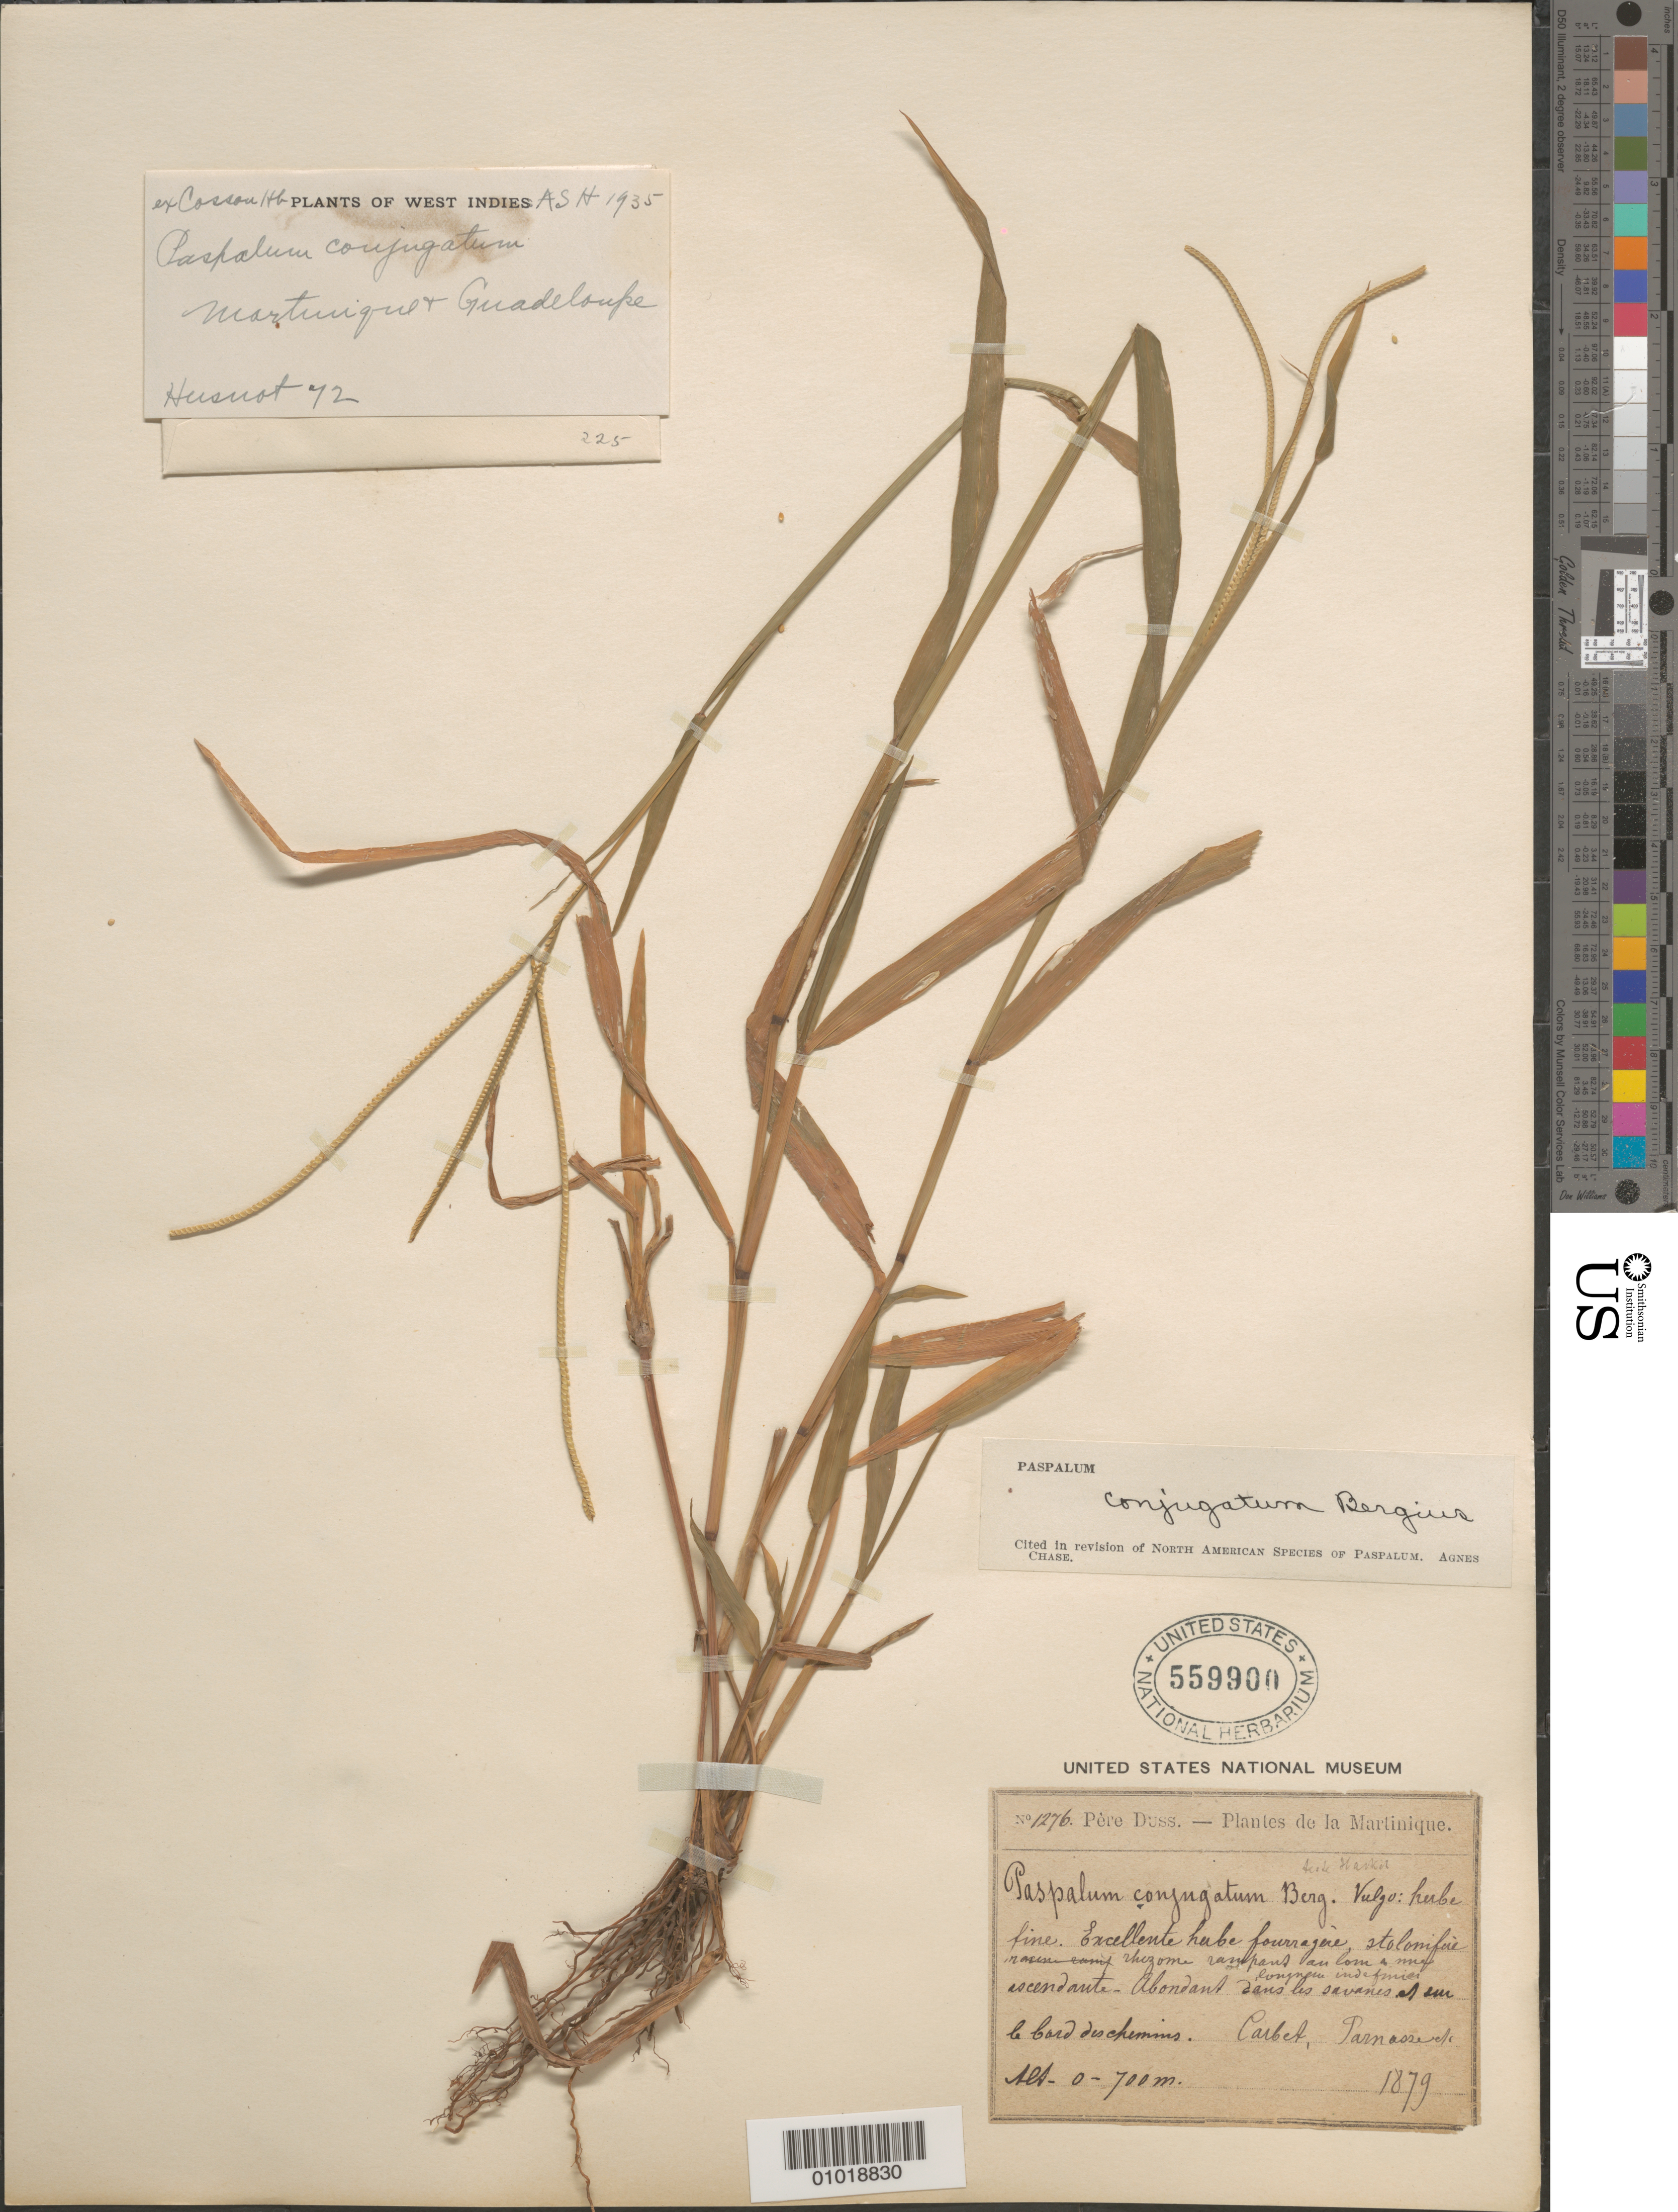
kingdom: Plantae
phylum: Tracheophyta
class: Liliopsida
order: Poales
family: Poaceae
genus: Paspalum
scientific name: Paspalum conjugatum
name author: P.J. Bergius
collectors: P. Dusén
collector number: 1276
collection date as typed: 1879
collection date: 1879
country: Martinique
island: Martinique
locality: Carbet, Tarnassuel [sp]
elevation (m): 0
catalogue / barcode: US 559900